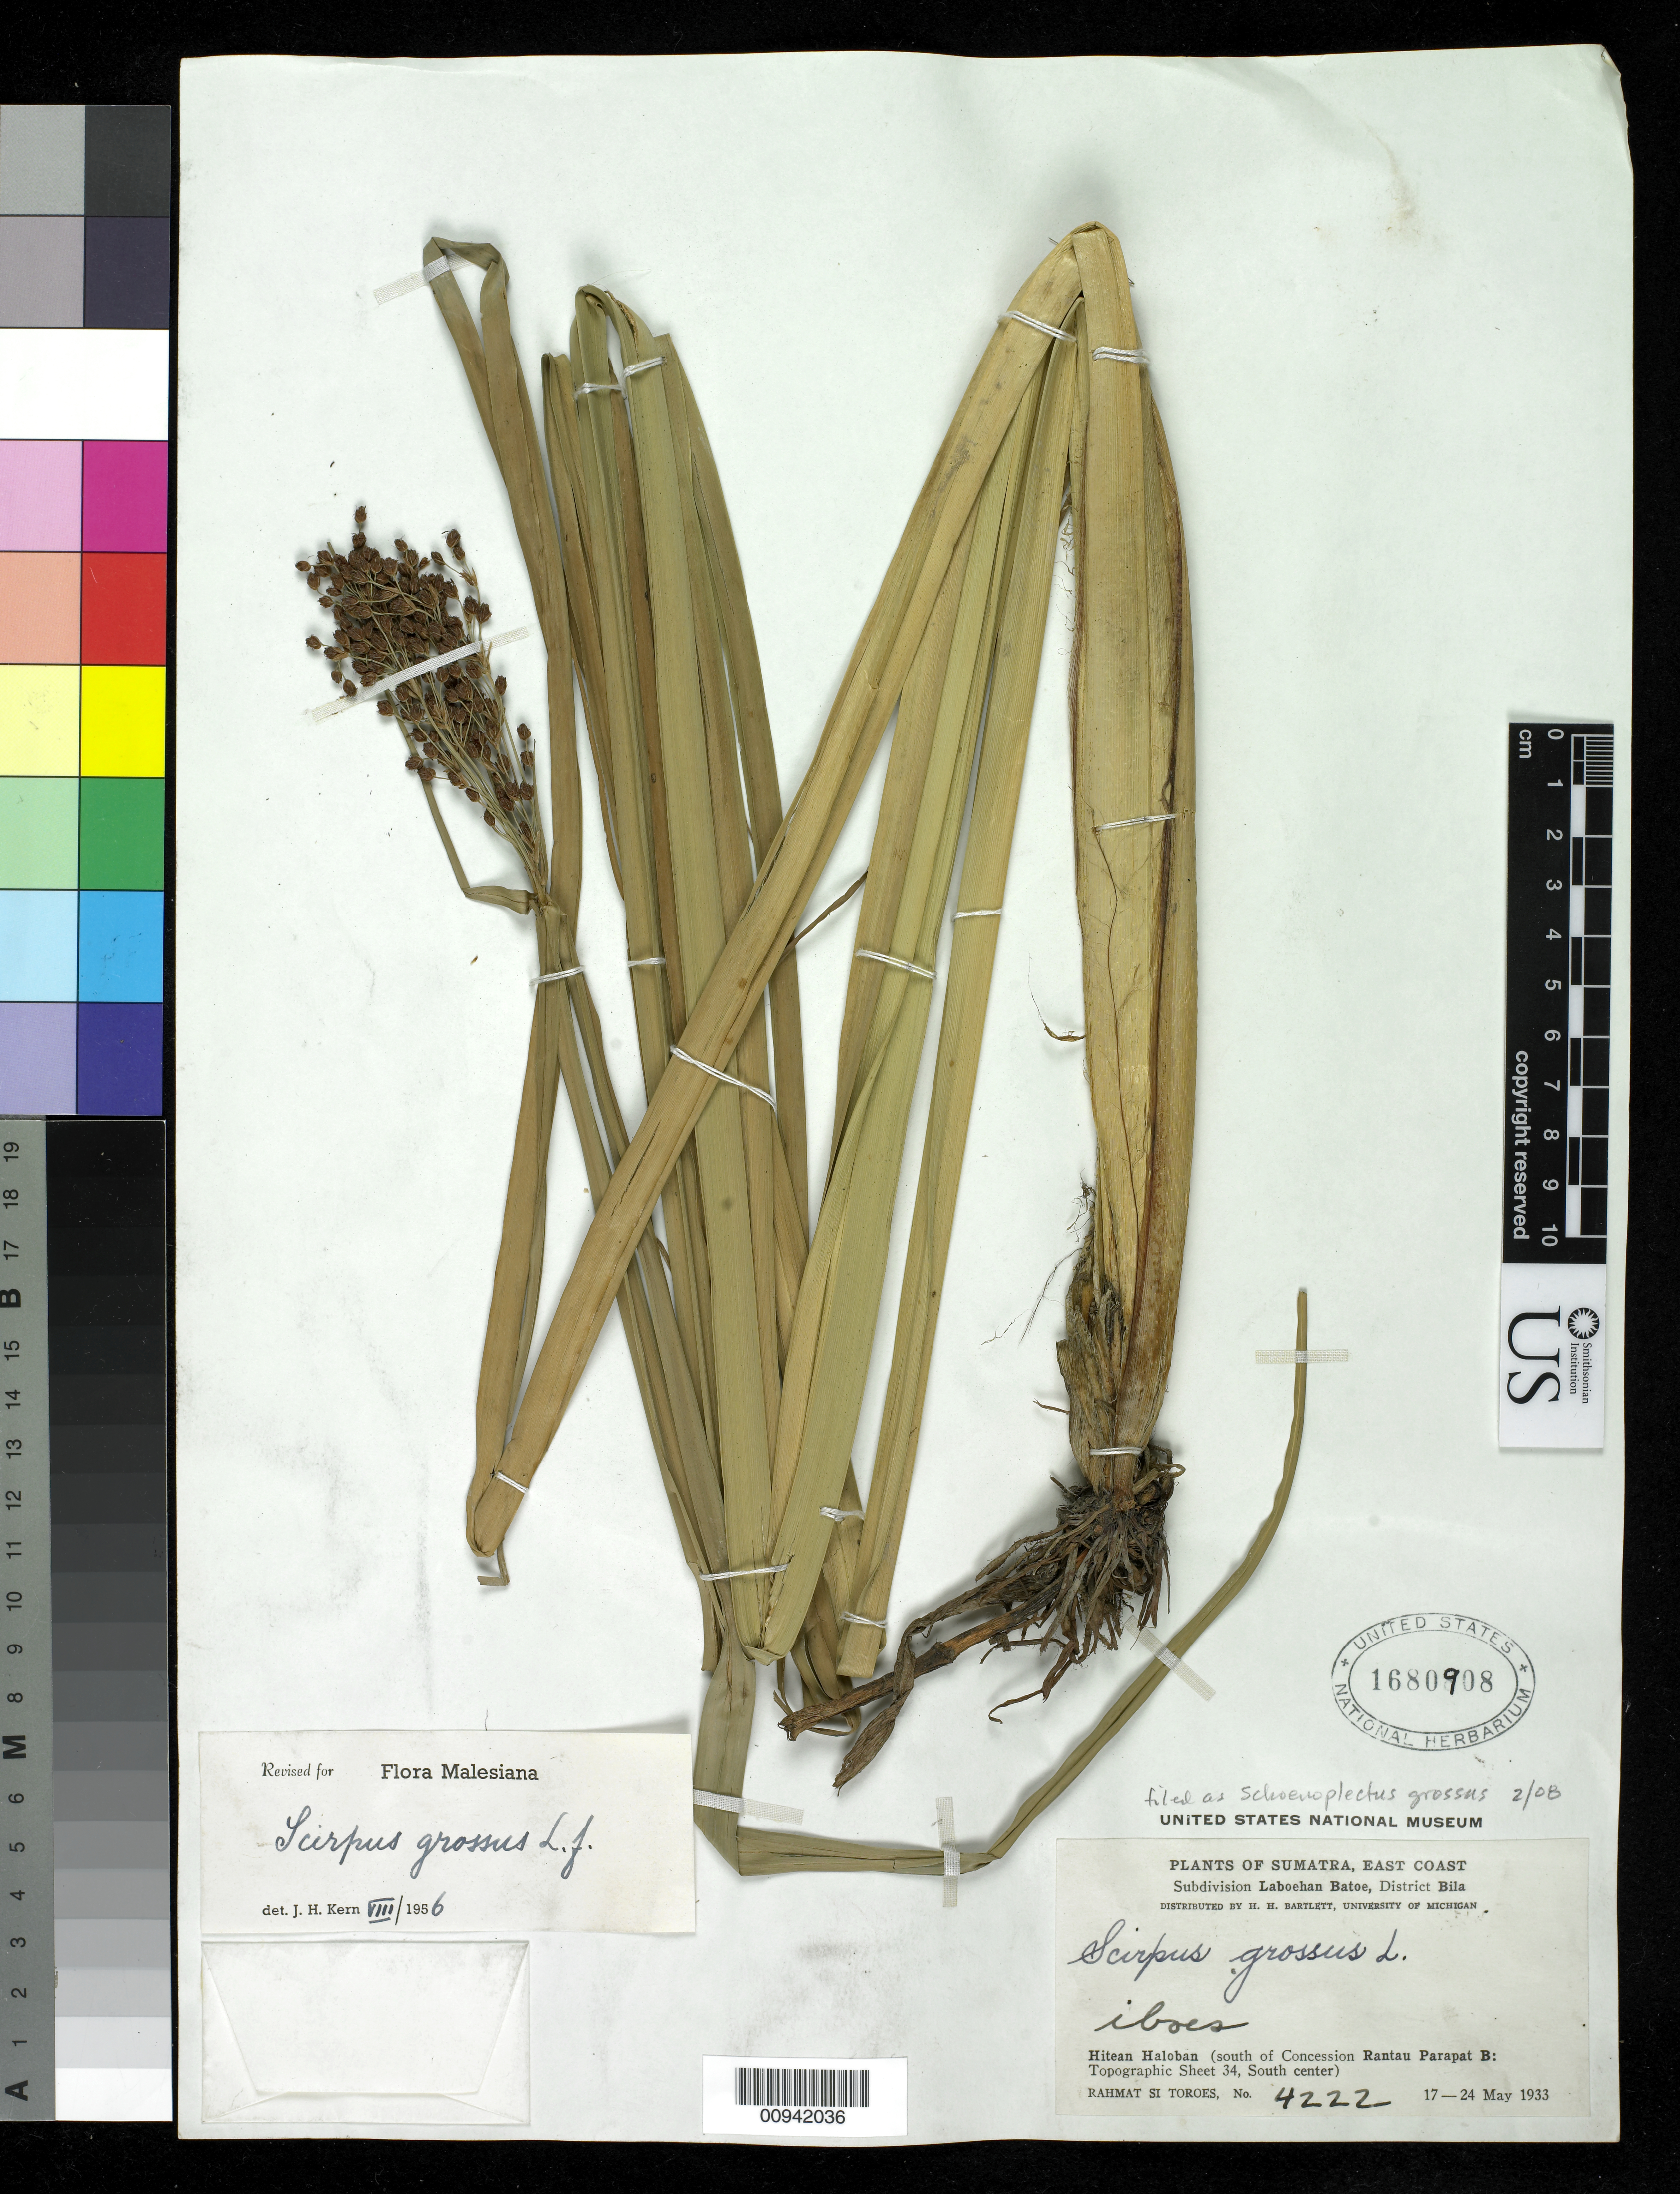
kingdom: Plantae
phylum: Tracheophyta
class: Liliopsida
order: Poales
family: Cyperaceae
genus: Actinoscirpus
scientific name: Actinoscirpus grossus var. grossus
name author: (L. f.) Goetgh. & D.A. Simpson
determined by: Strong, M. T., (US), Smithsonian Institution - National Museum of Natural History (UNITED STATES)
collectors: Rahmat Si Boeea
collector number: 4222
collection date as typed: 17 May 1933 to 24 May 1933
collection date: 1933-05-17/1933-05-24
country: Indonesia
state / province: Sumatra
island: Sumatra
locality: East Coast, Hitean Hoaloban [south of Concession Rantau Parapat B]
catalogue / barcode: US 1680908